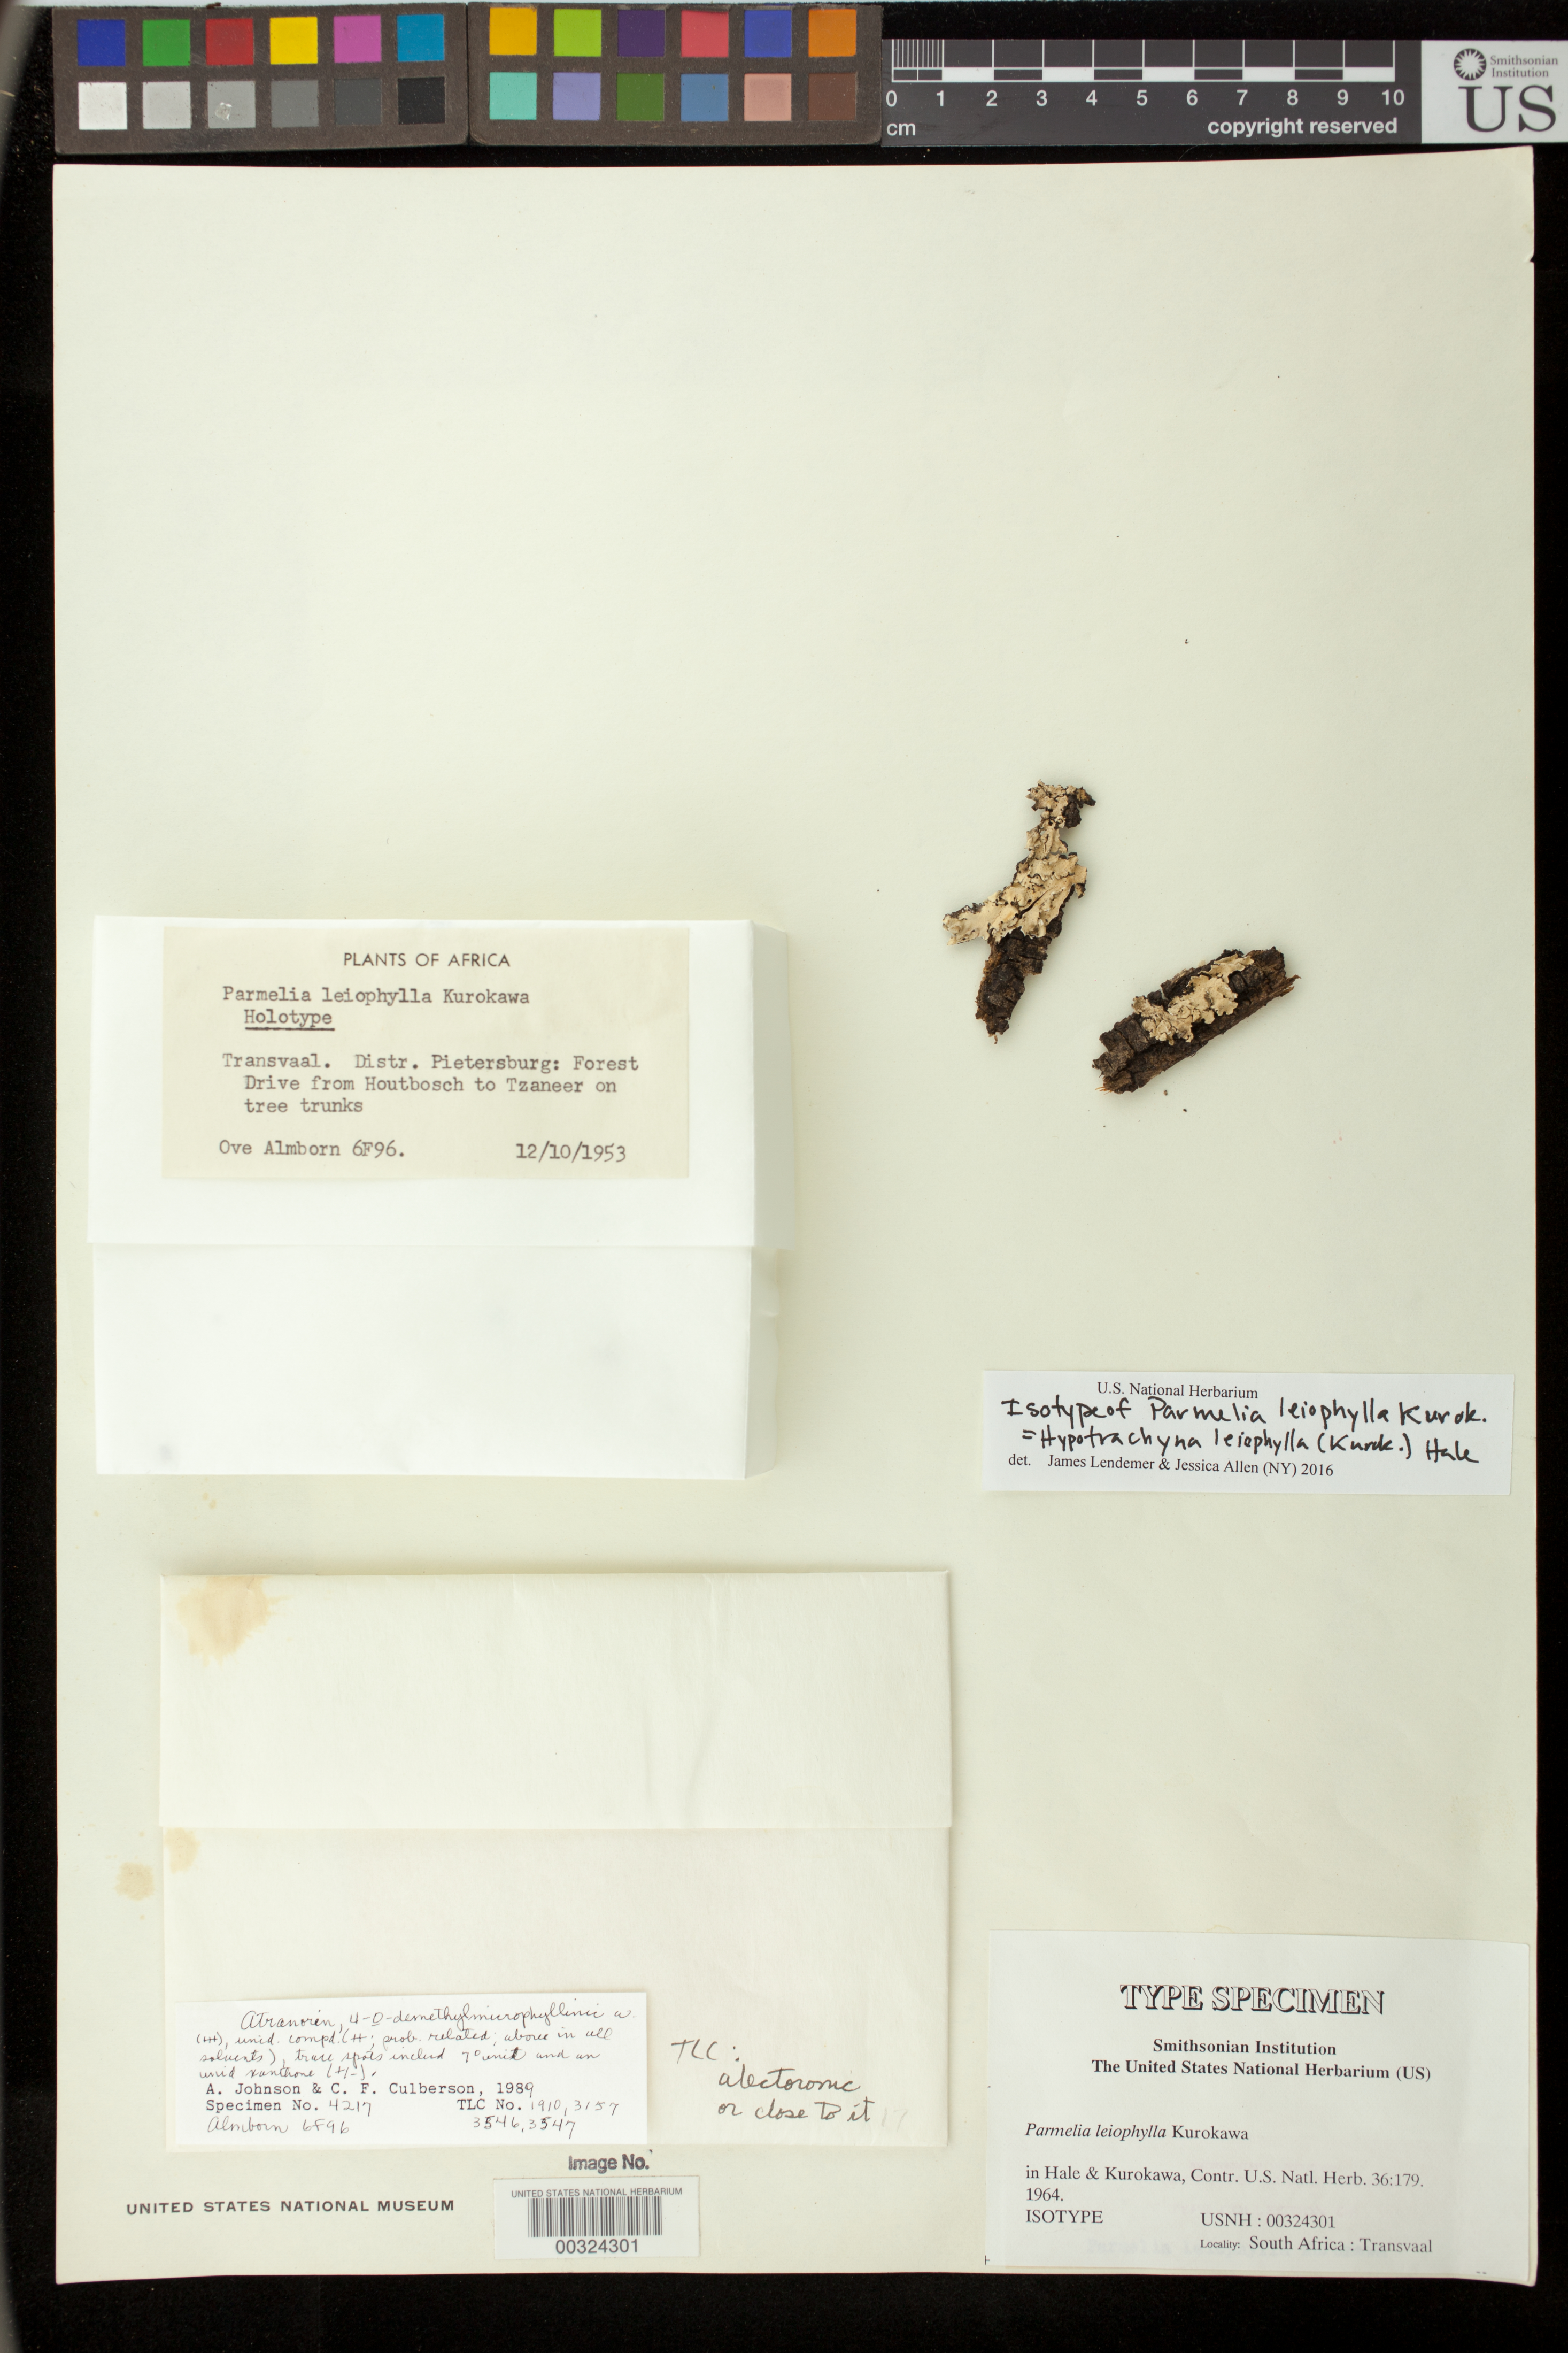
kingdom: Fungi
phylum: Ascomycota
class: Lecanoromycetes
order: Lecanorales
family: Parmeliaceae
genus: Parmelia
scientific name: Parmelia leiophylla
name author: Kurok. in Hale & Kurok.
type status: Isotype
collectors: O. Almborn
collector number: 6796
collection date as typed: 12 Oct 1953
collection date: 1953-10-12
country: South Africa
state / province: Limpopo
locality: Forest drive from Houtbosch to Tzaneen. Pietersburg. Transvaal